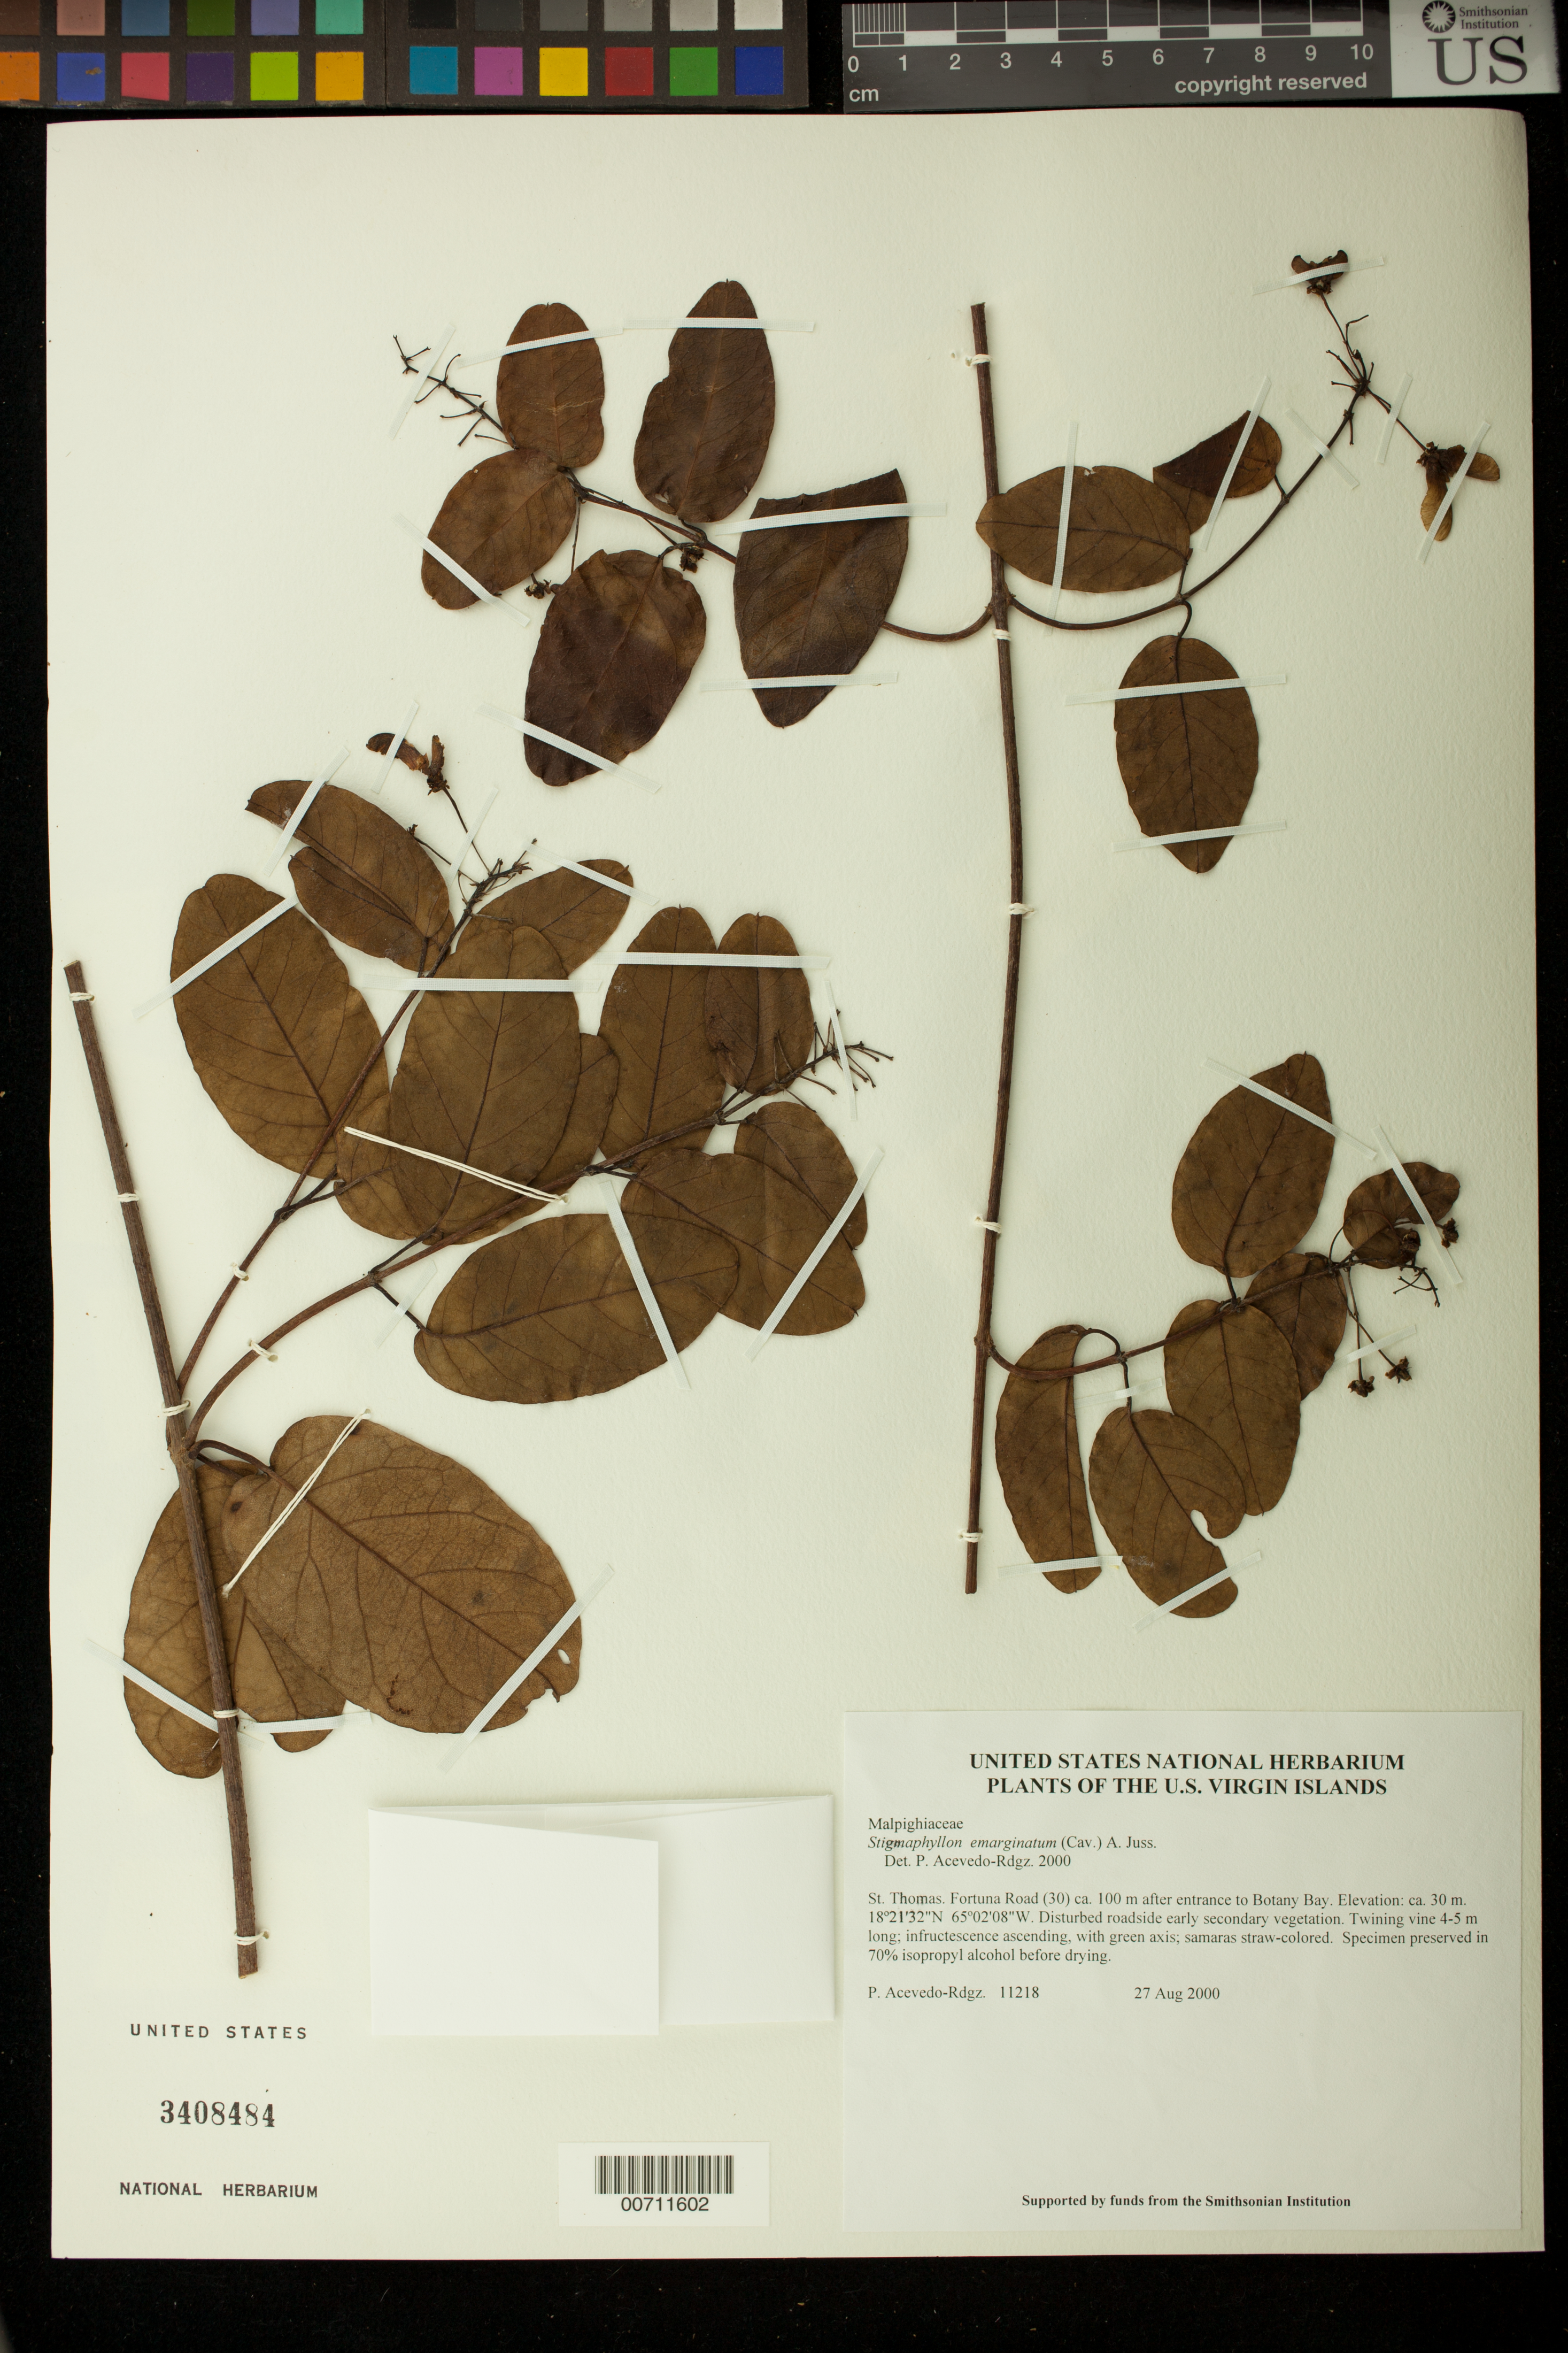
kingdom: Plantae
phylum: Tracheophyta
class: Magnoliopsida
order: Malpighiales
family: Malpighiaceae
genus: Stigmaphyllon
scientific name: Stigmaphyllon emarginatum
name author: (Cav.) A. Juss.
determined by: Acevedo-Rodríguez, P., (BOT), Smithsonian Institution - National Museum of Natural History (UNITED STATES)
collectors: P. Acevedo-Rodr.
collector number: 11218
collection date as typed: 27 Aug 2000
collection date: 2000-08-27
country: U.S. Virgin Islands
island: St. Thomas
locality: Fortuna Road (30) ca. 100 m after entrance to Botany Bay.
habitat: Disturbed roadside early secondary vegetation.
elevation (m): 30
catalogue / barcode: US 3408484